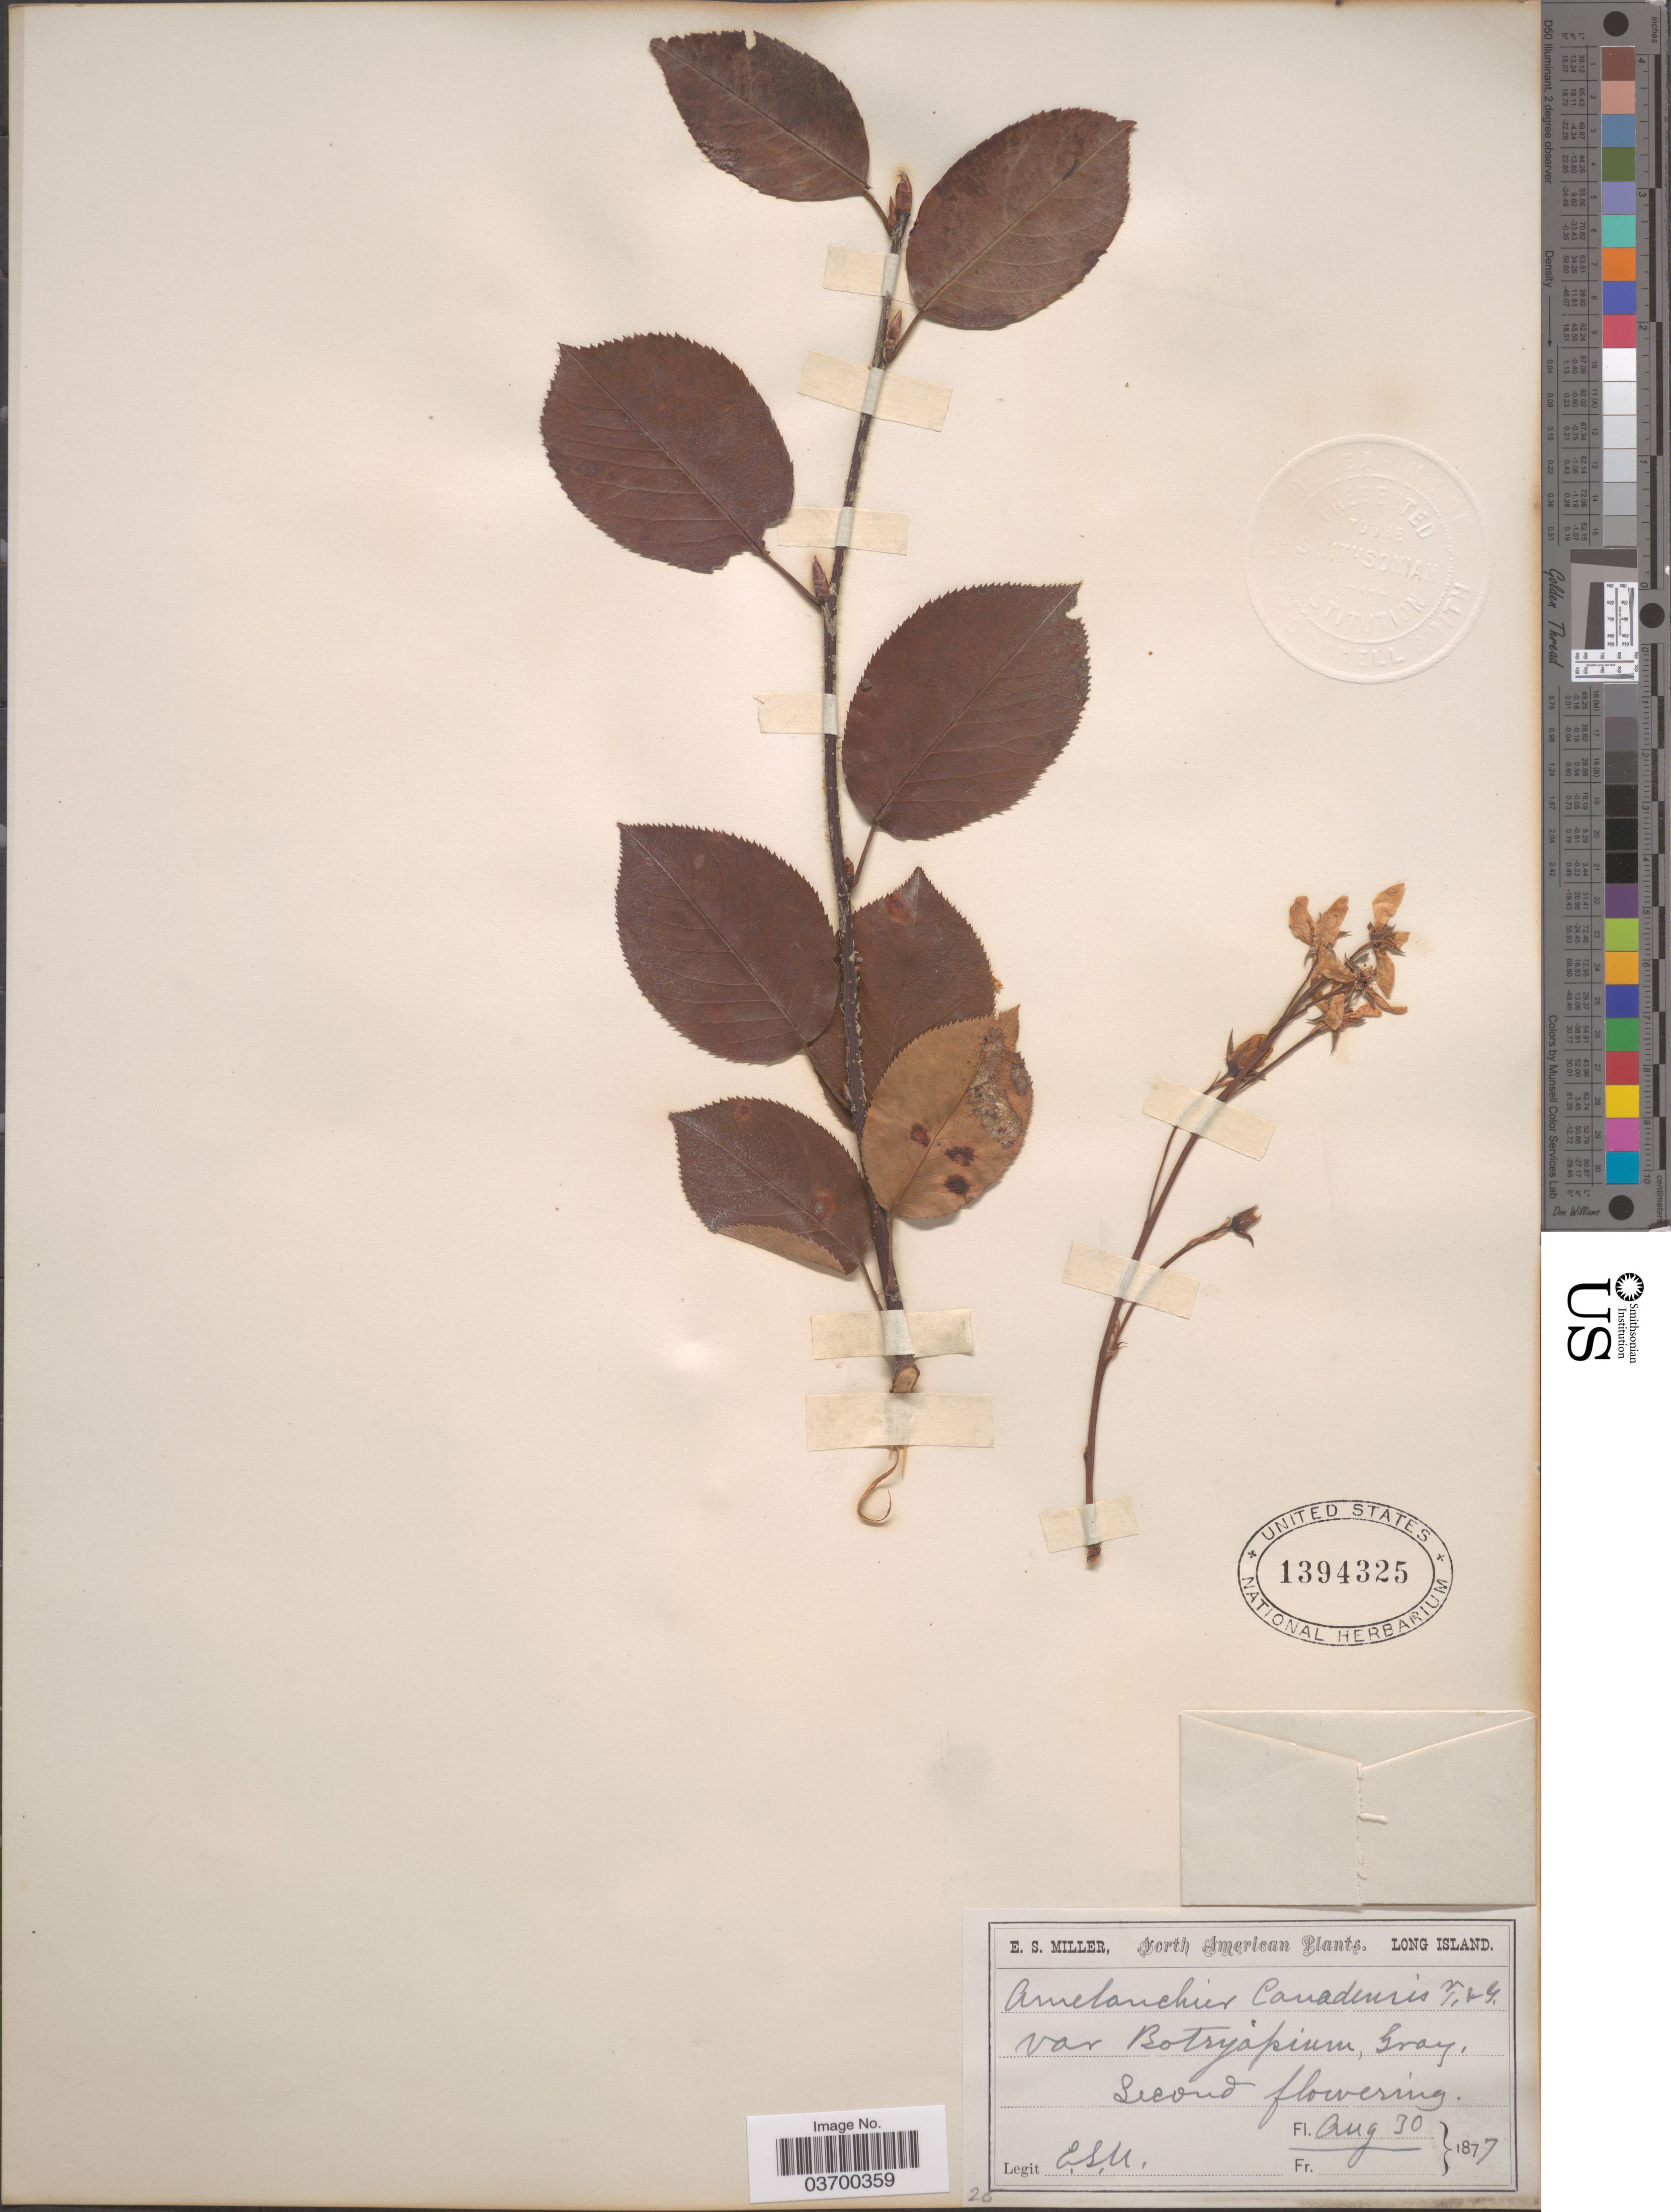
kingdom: Plantae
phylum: Tracheophyta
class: Magnoliopsida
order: Rosales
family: Rosaceae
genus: Amelanchier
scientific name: Amelanchier canadensis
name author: (L.) Medic.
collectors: E. S. Miller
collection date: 1877-08-30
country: United States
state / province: New York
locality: Long Island.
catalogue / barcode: US 1394325